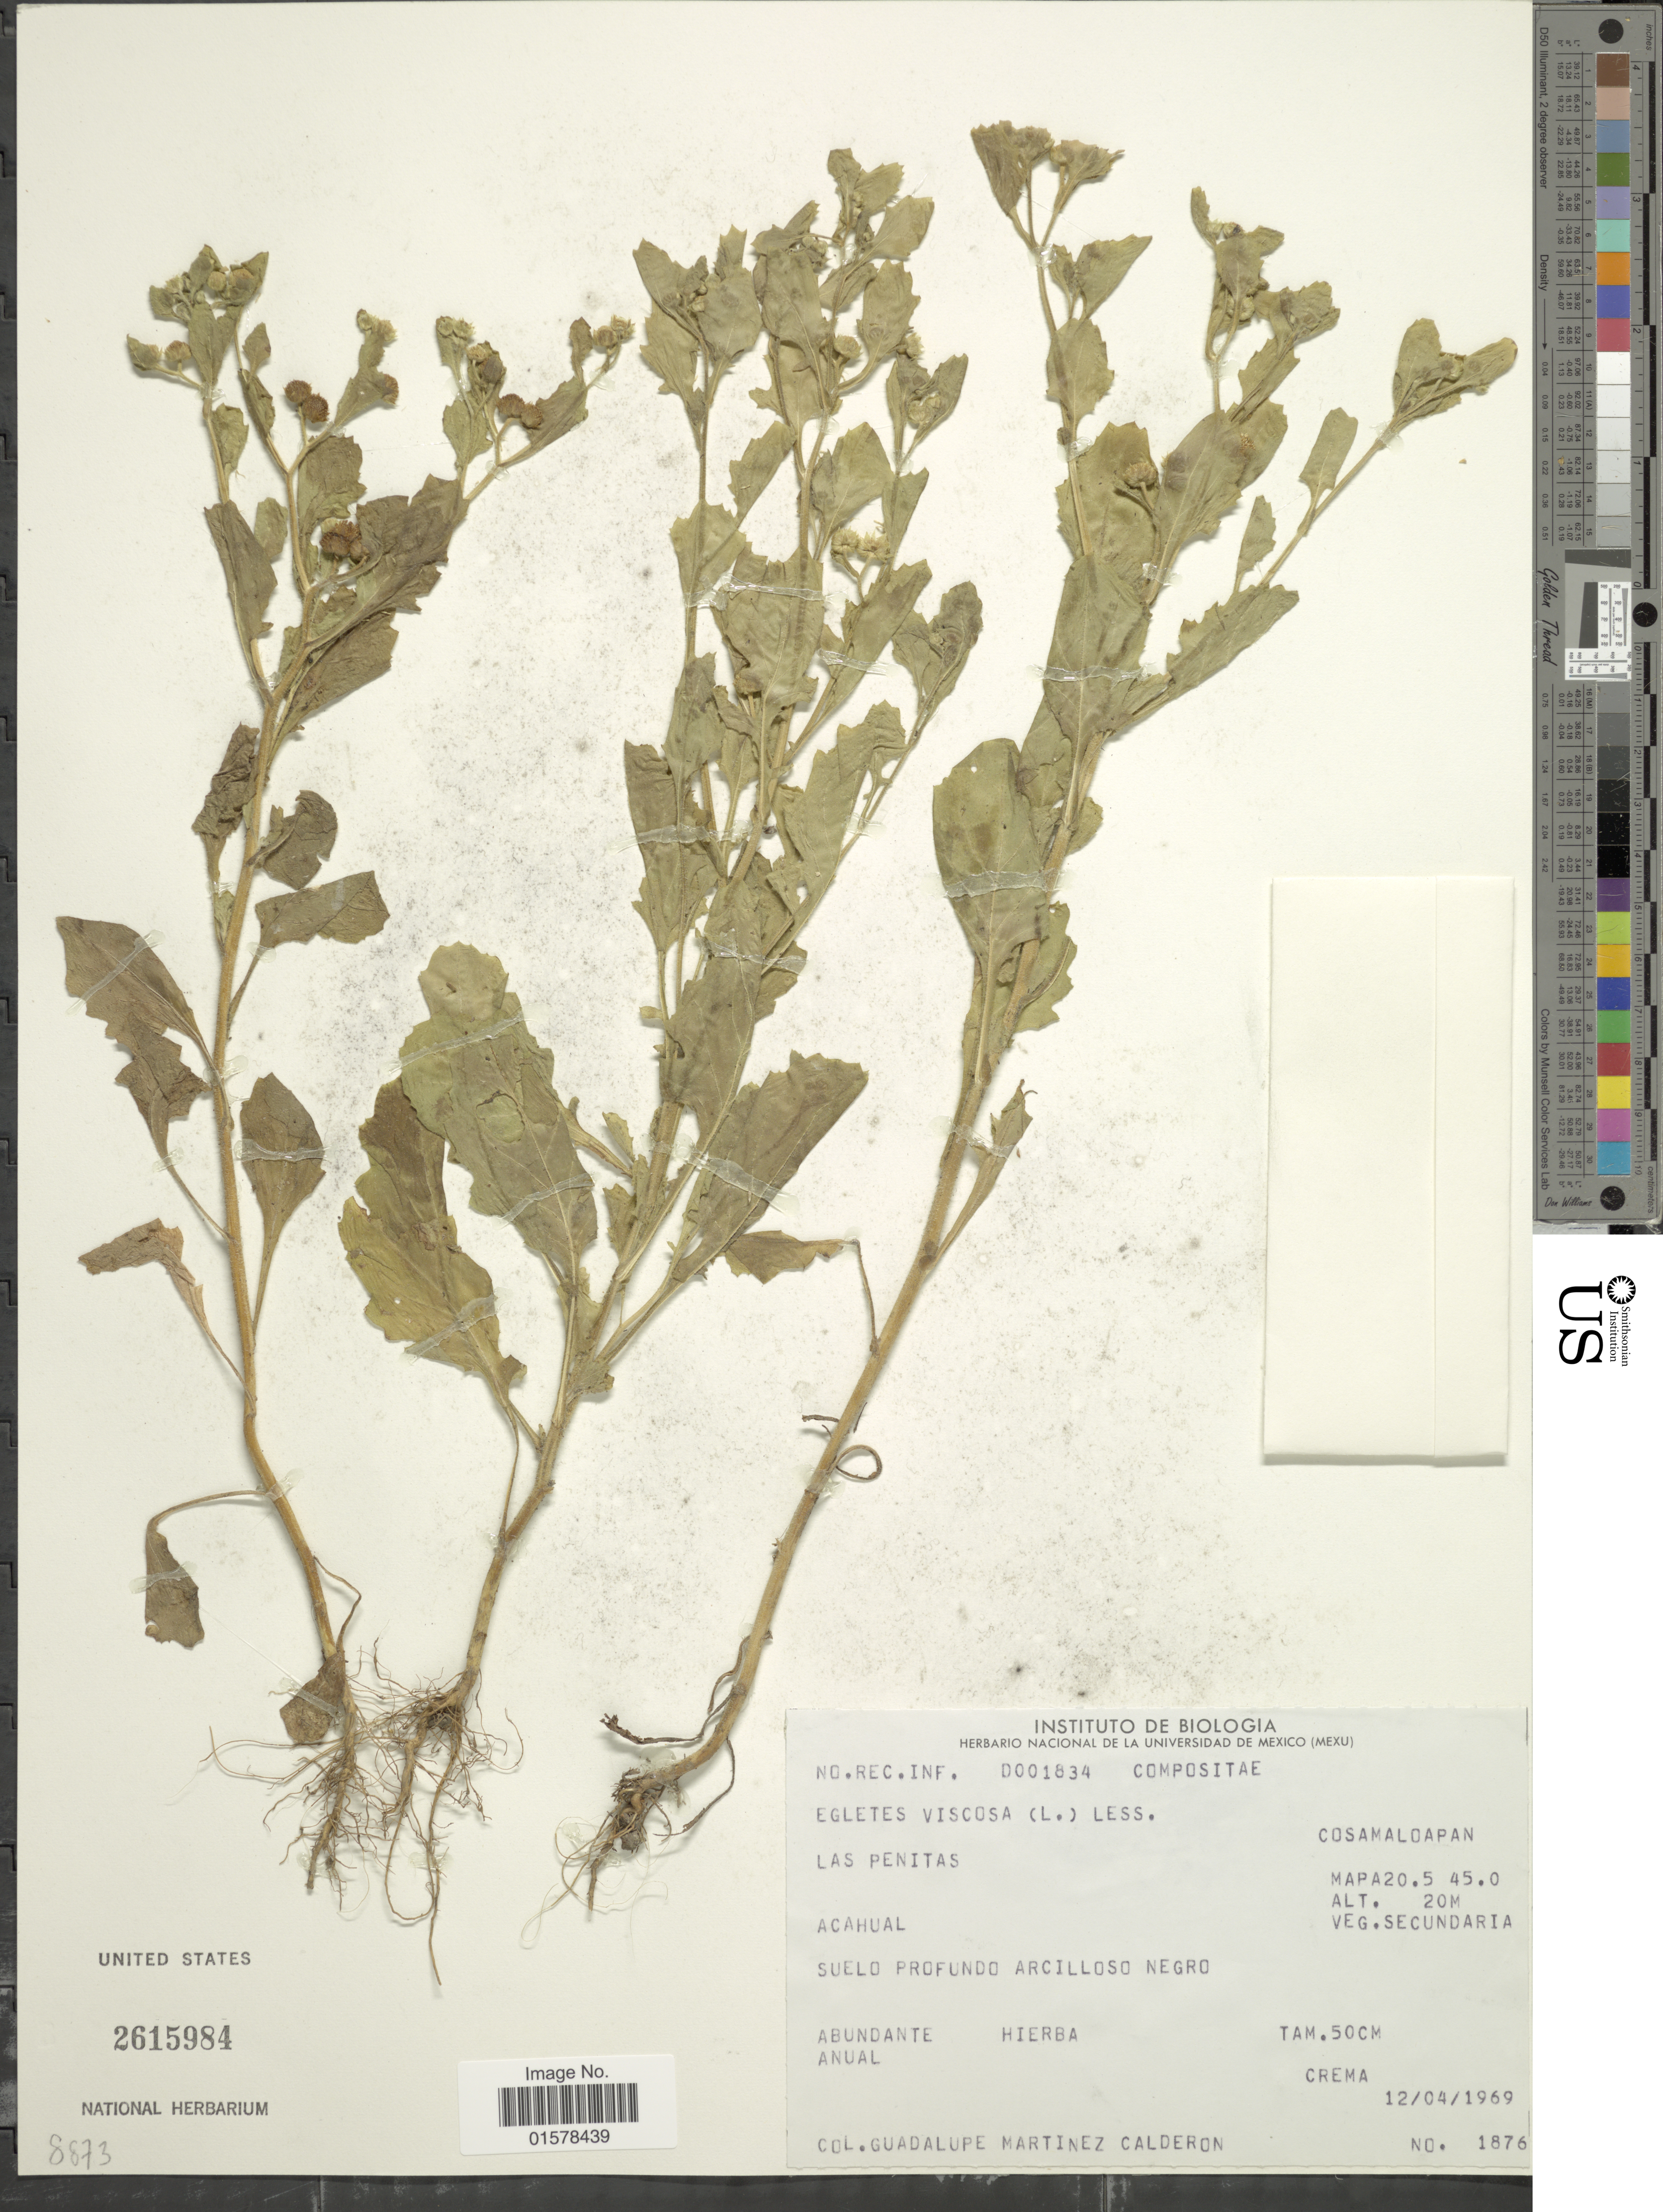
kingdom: Plantae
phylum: Tracheophyta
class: Magnoliopsida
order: Asterales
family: Asteraceae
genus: Egletes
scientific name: Egletes viscosa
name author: (L.) Less.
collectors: G. Martinez-C.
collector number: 1876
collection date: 1969-04-12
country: Nicaragua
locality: Las Penitas, Cosamalaopan. Acahual. Suelo Profundo Arcilloso Negro. Abundante hierba, anual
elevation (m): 20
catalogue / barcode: US 2615984